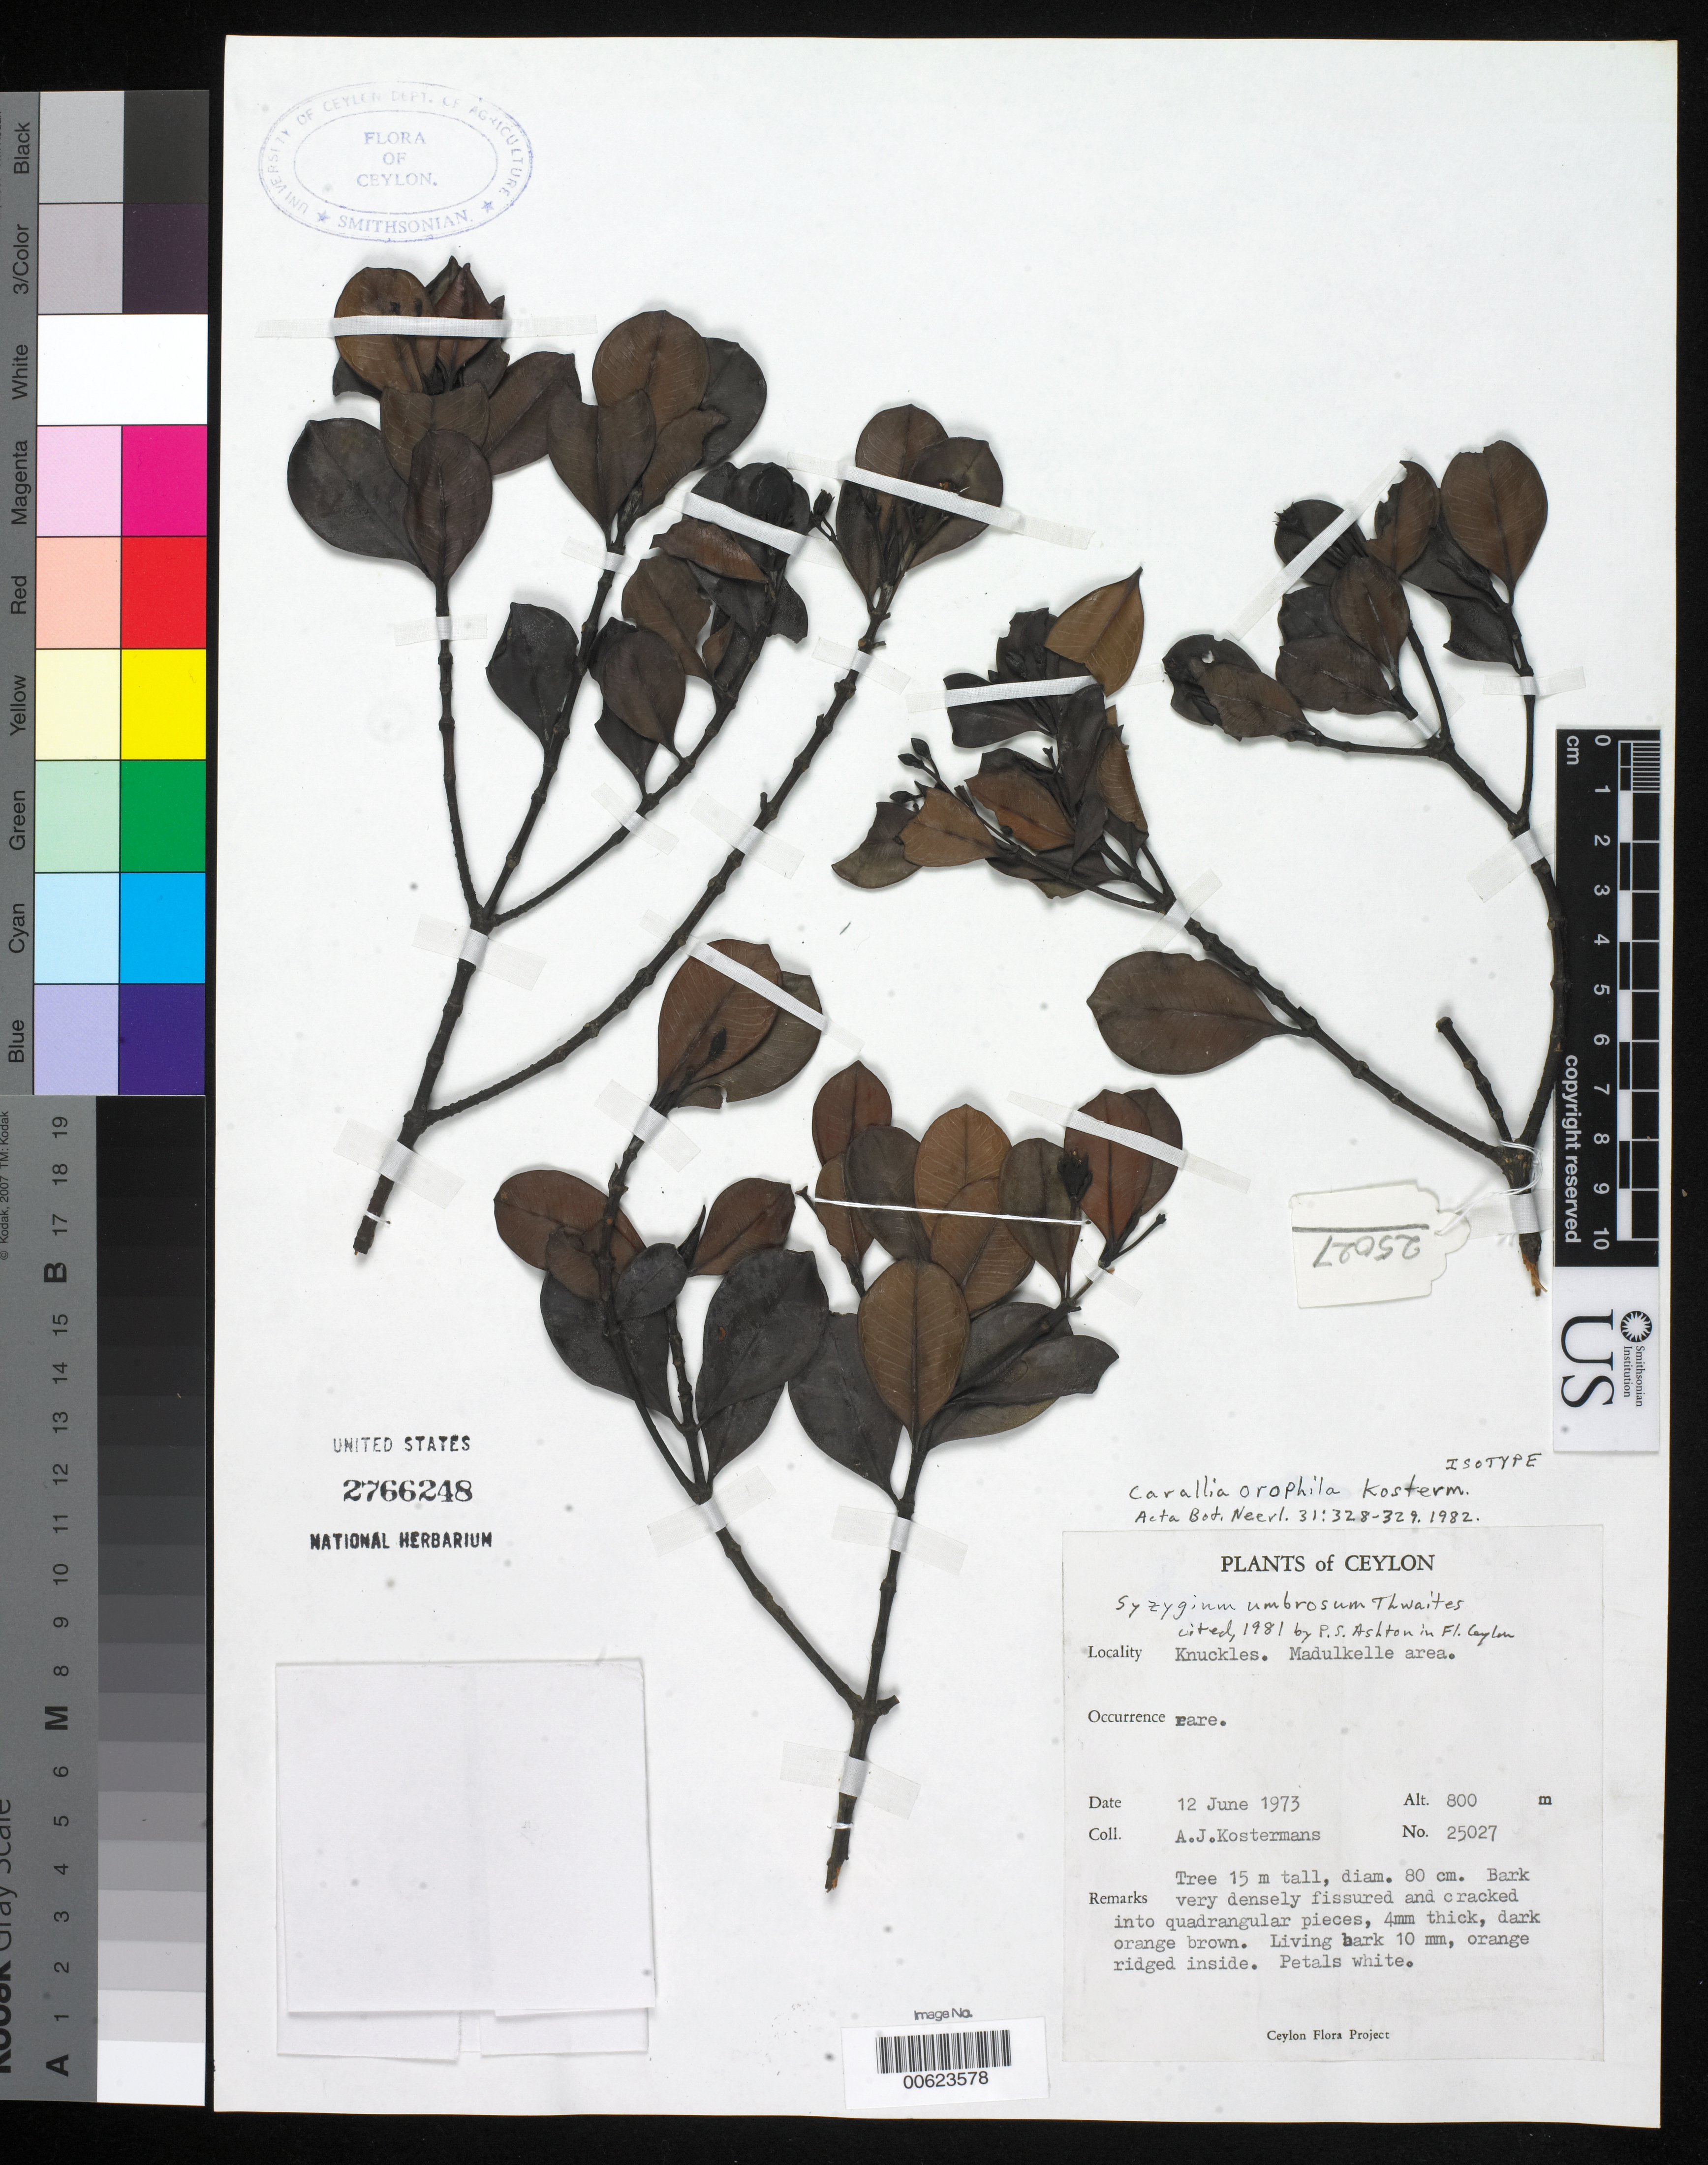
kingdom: Plantae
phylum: Tracheophyta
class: Magnoliopsida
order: Malpighiales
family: Rhizophoraceae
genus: Carallia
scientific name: Carallia orophila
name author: Kosterm.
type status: Isotype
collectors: A. J. G. Kostermans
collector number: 25027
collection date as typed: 12 Jun 1973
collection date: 1973-06-12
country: Sri Lanka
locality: Knuckles, Madulkelle area.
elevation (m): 800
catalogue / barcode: US 2766248